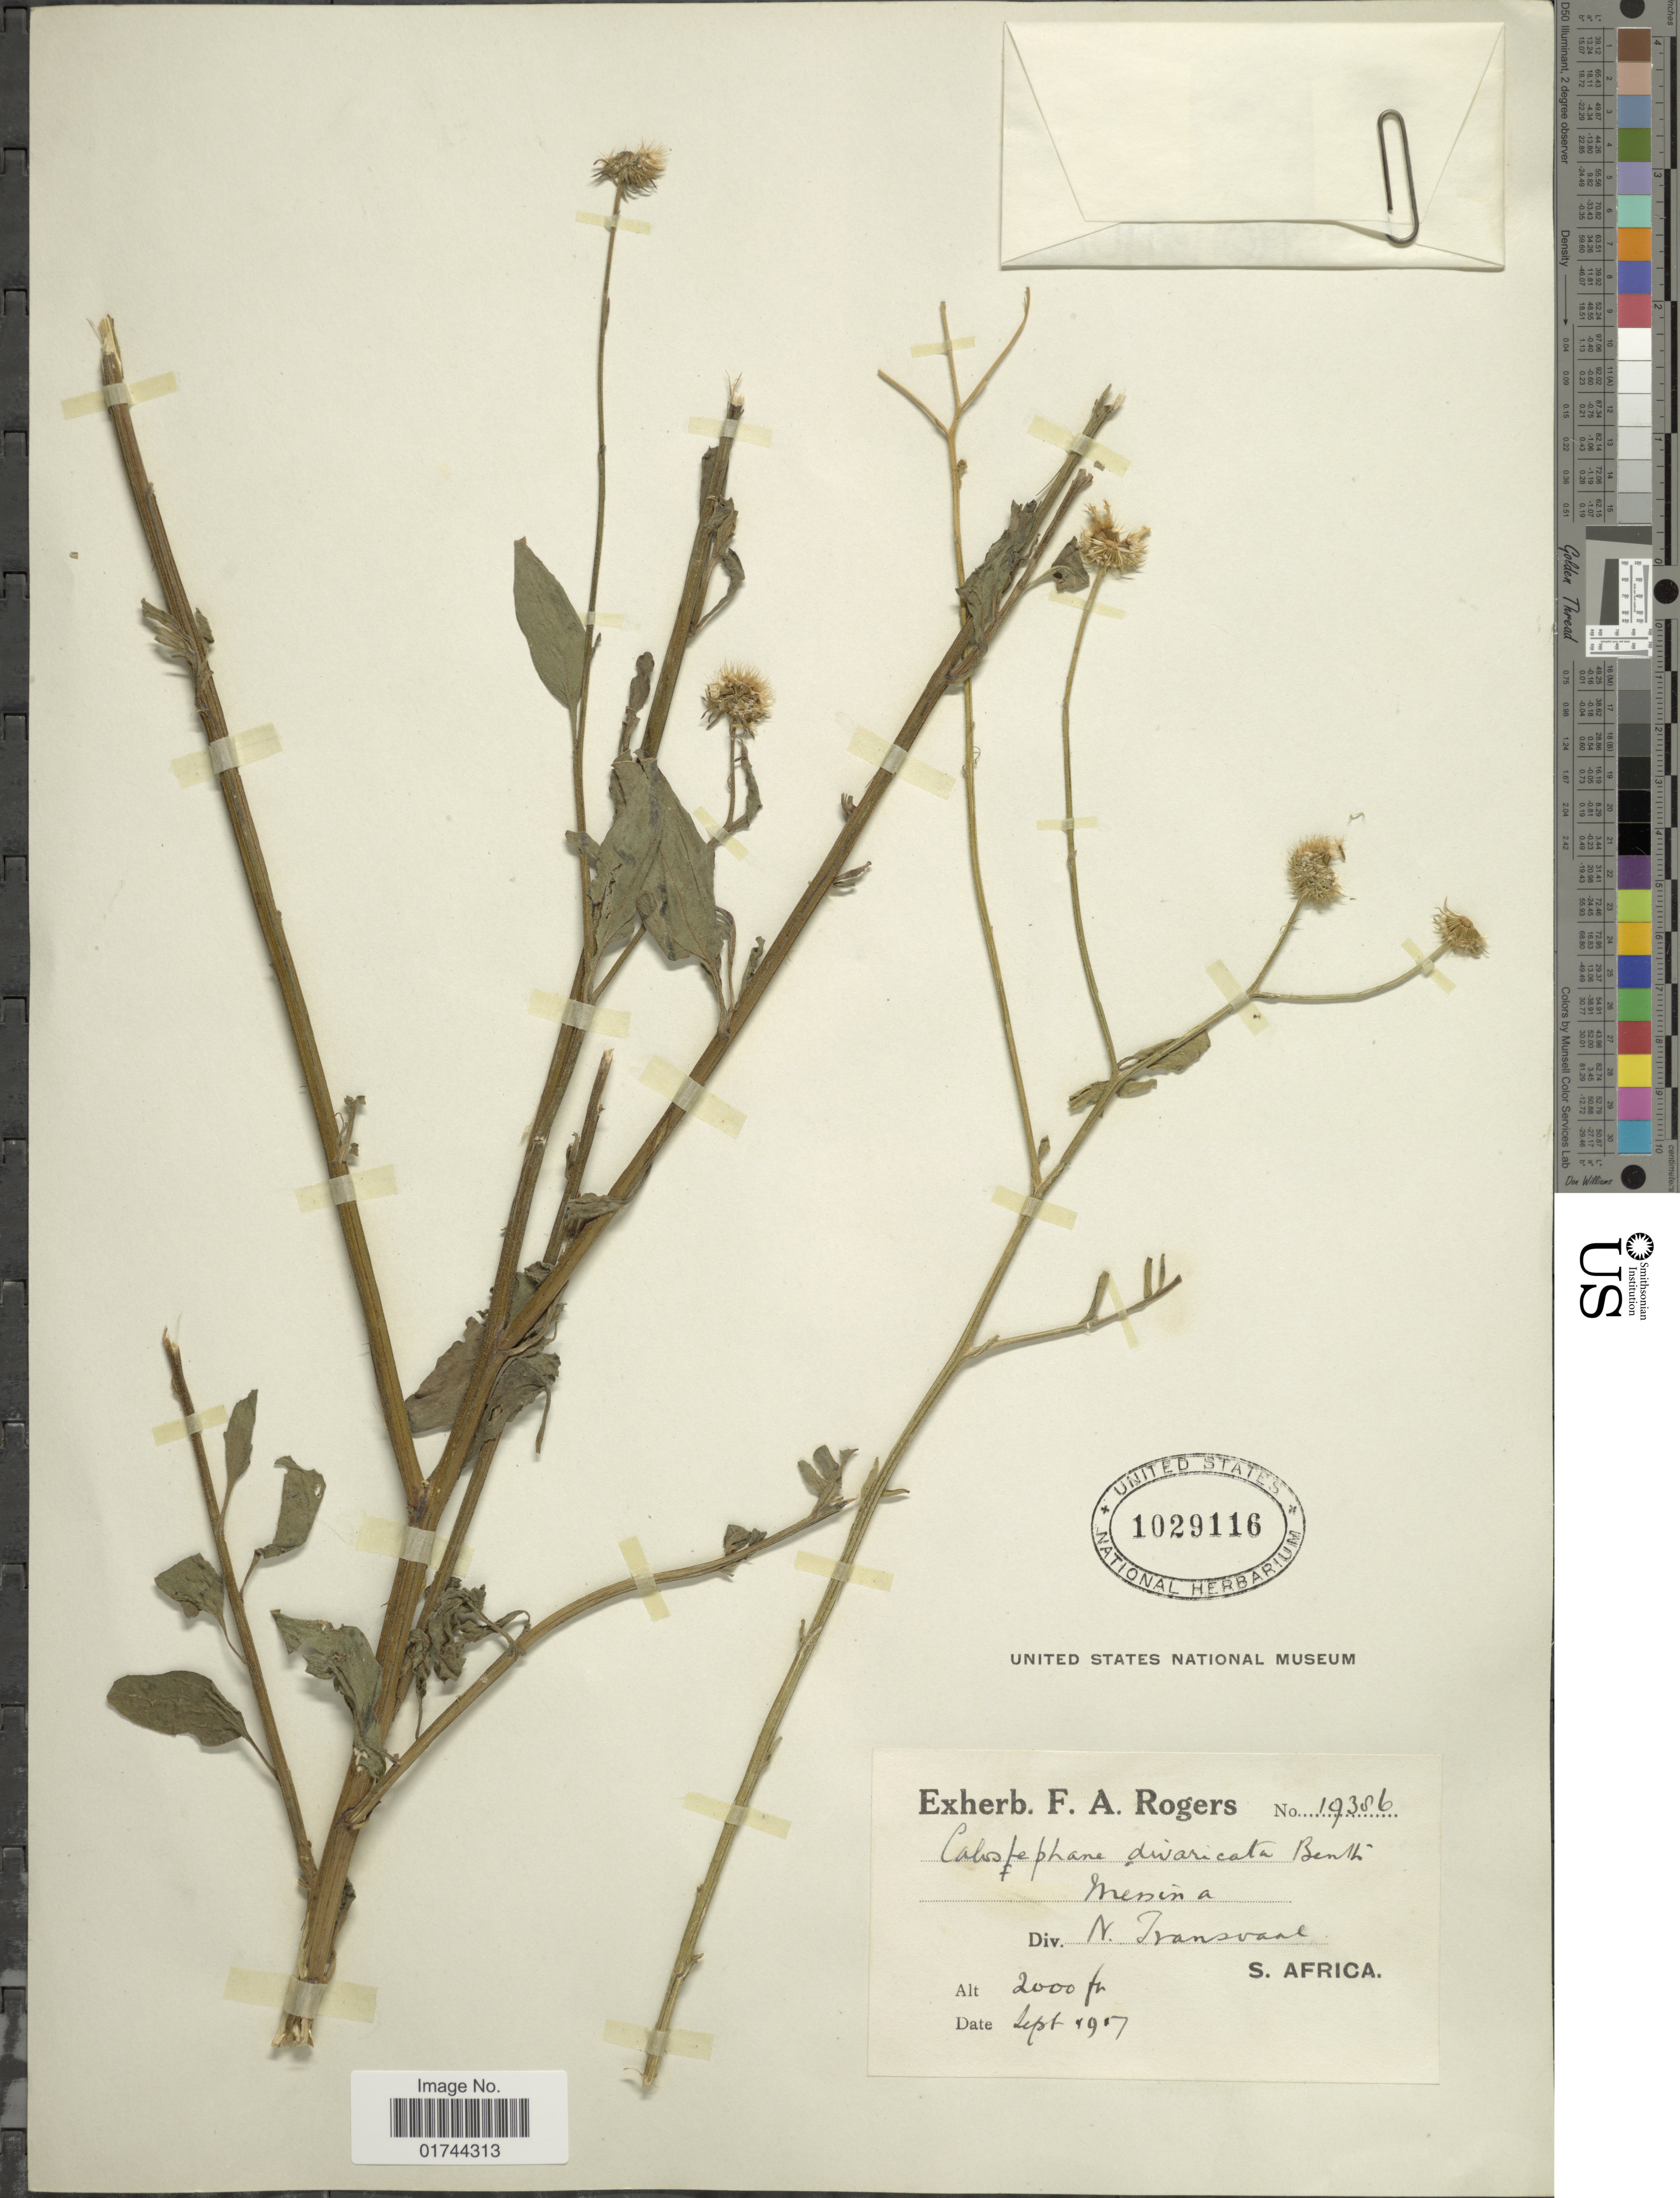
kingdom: Plantae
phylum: Tracheophyta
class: Magnoliopsida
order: Asterales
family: Asteraceae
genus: Calostephane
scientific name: Calostephane divaricata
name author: Benth.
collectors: ex herb. F. A. Rogers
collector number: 19386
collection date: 1907-09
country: South Africa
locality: N. Transvaal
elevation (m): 610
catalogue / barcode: US 1029116